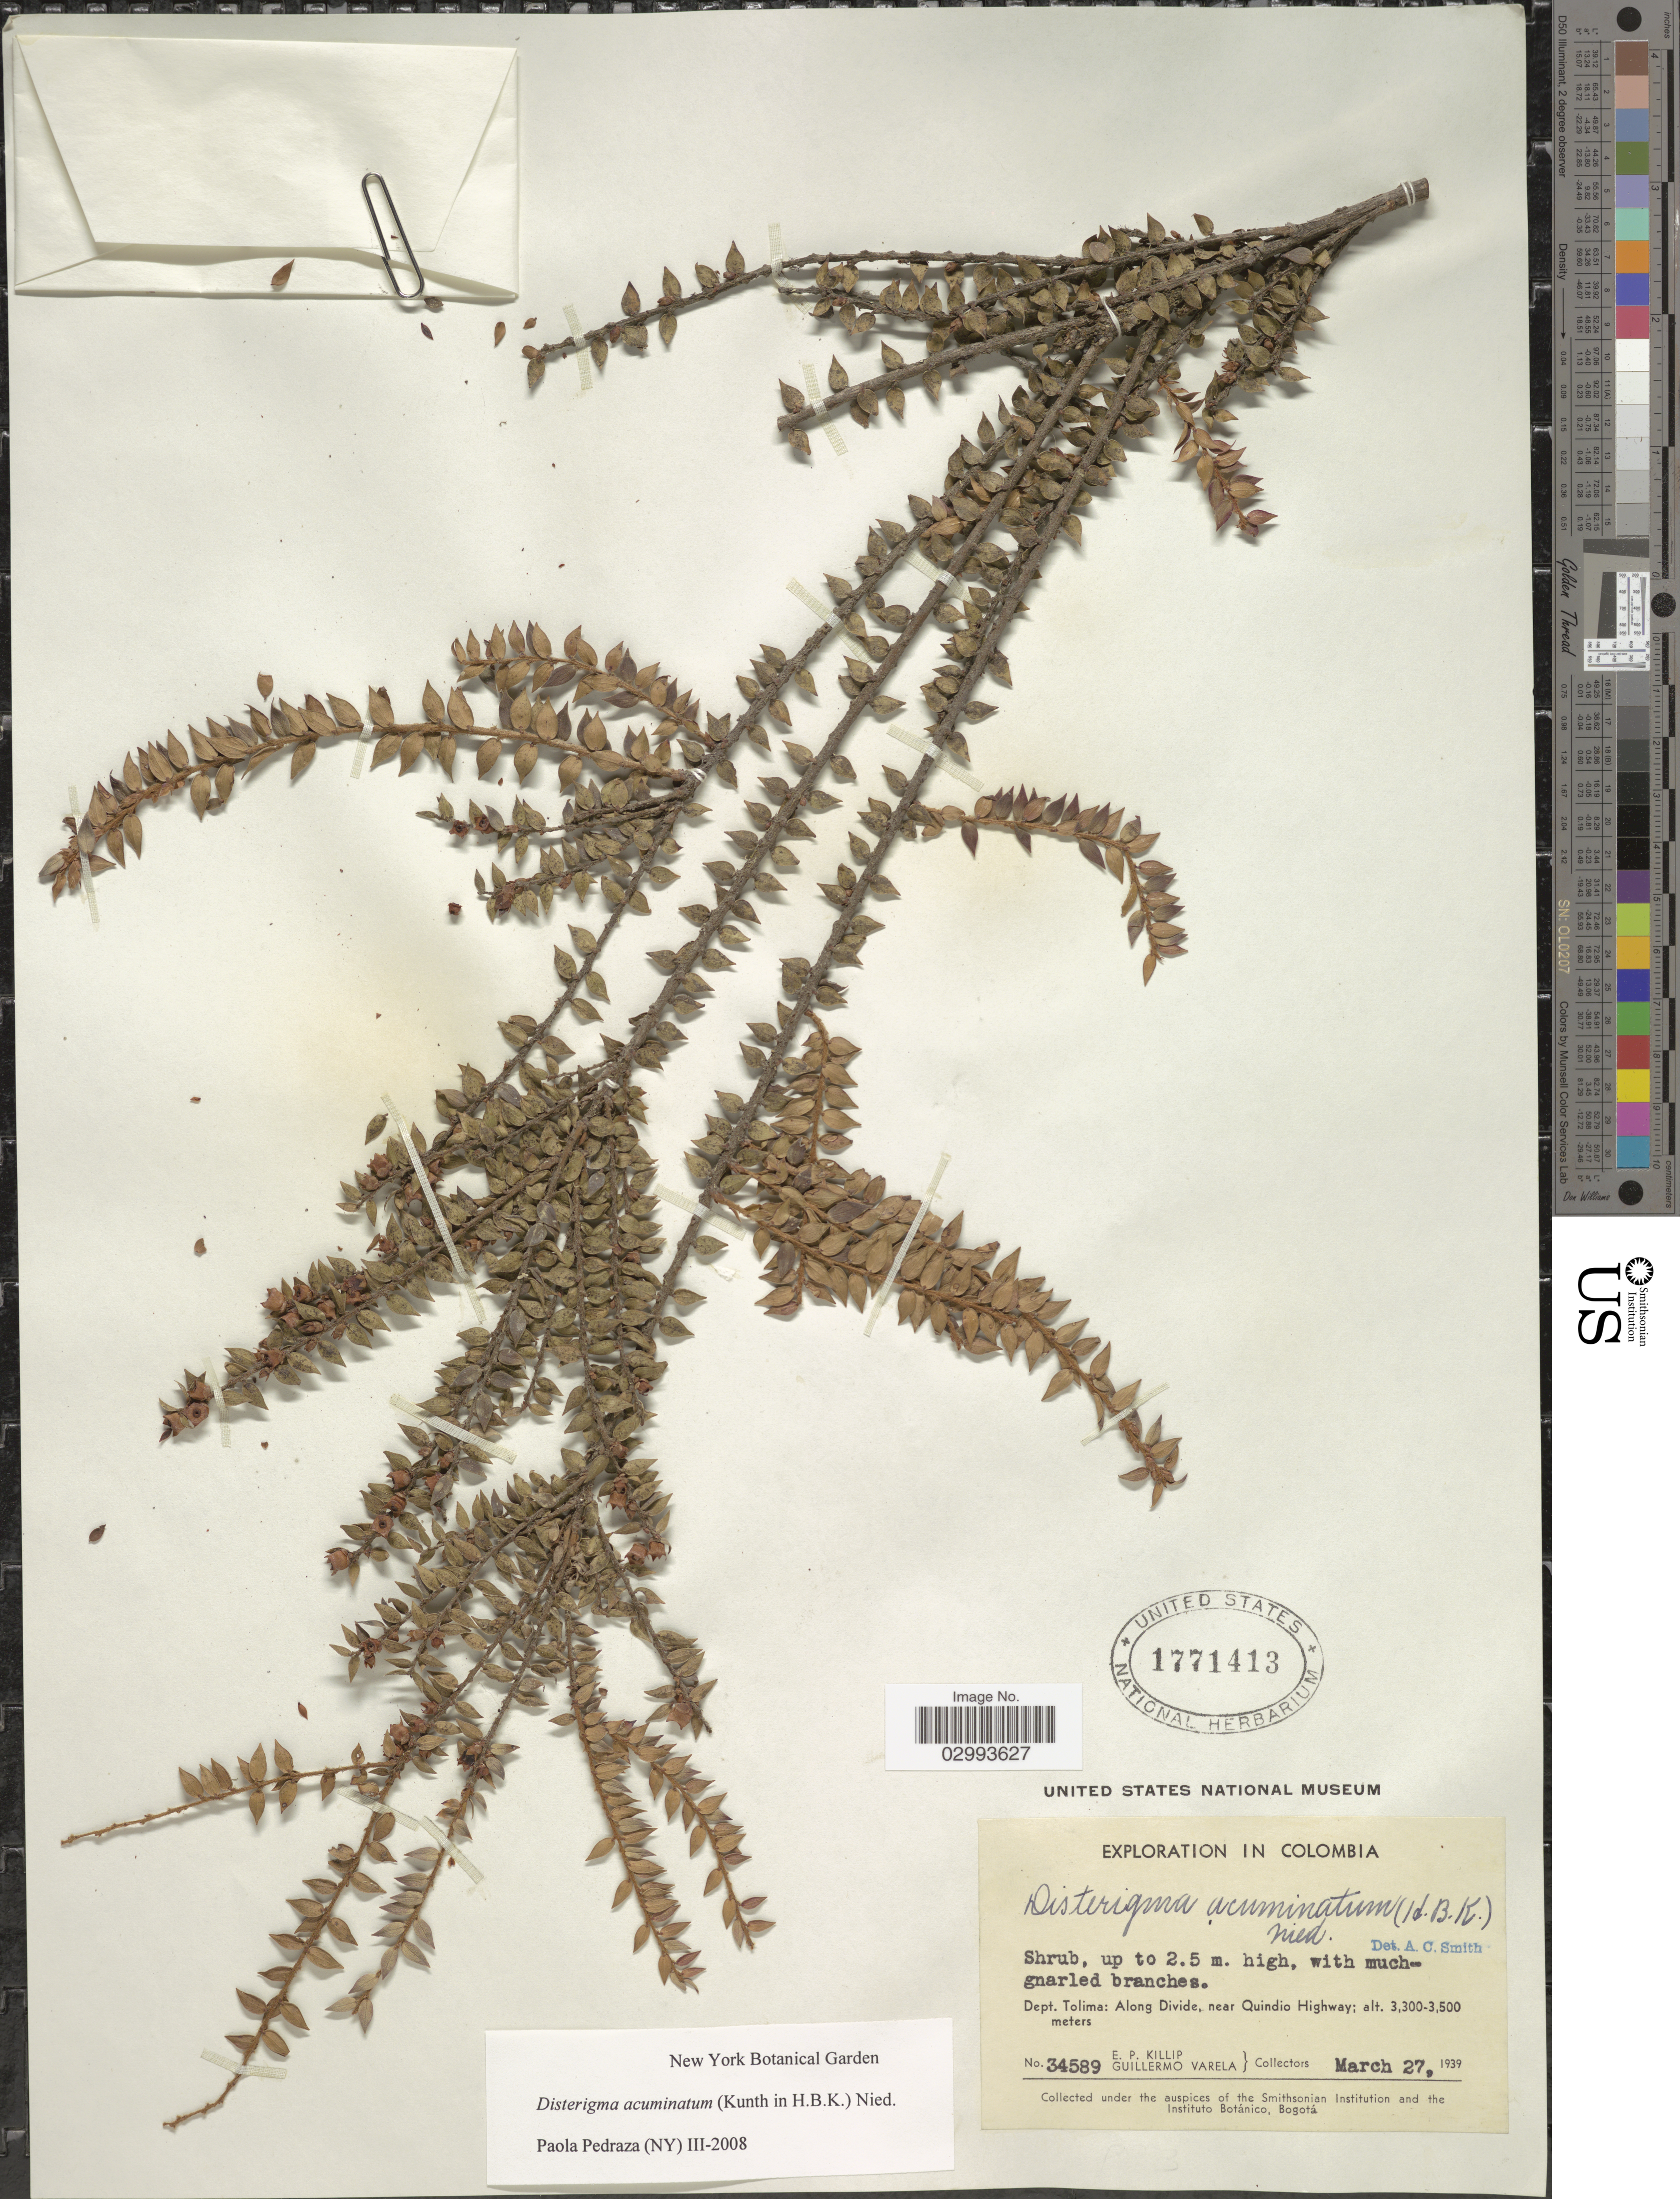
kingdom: Plantae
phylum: Tracheophyta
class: Magnoliopsida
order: Ericales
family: Ericaceae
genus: Disterigma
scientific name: Disterigma acuminatum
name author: (Kunth) Nied.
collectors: E. P. Killip & G. Varela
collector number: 34589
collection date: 1939-03-27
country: Colombia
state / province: Tolima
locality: Dept. Tolima: Along Divide, near Quindio Highway.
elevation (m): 3300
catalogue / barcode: US 1771413